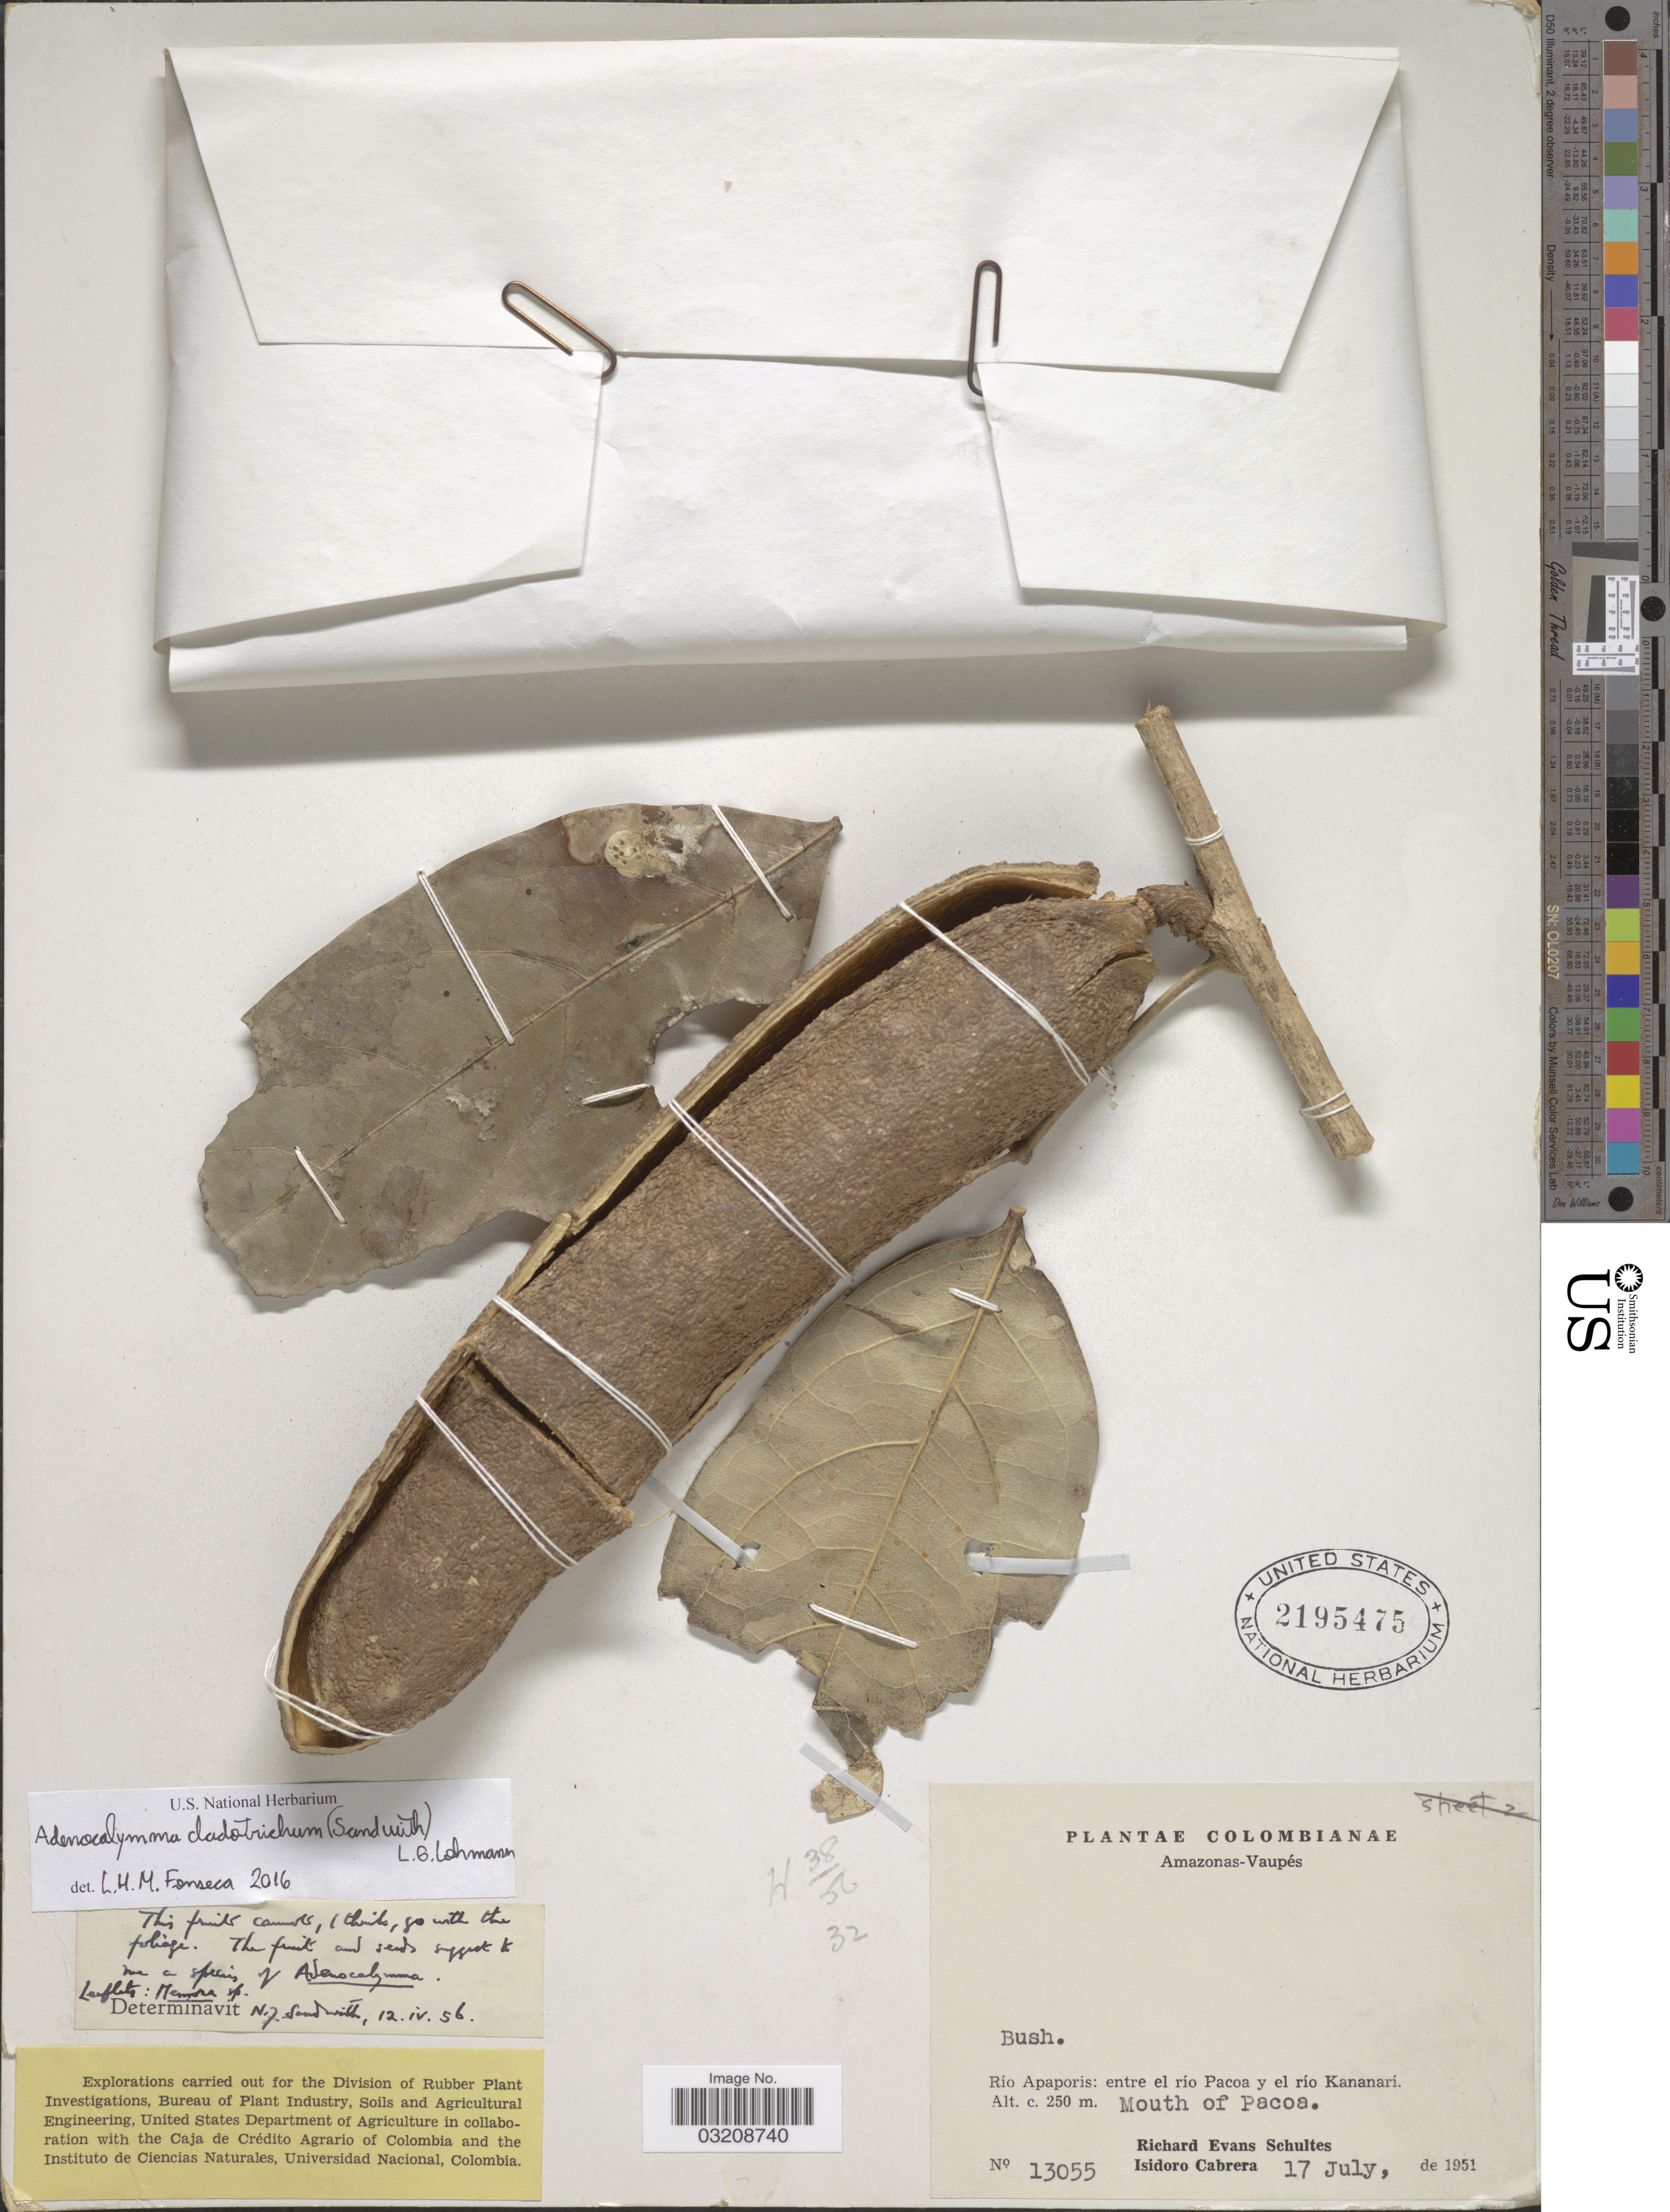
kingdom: Plantae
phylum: Tracheophyta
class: Magnoliopsida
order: Lamiales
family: Bignoniaceae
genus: Adenocalymma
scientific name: Adenocalymma cladotrichum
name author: (Sandwith) L.G. Lohmann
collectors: R. E. Schultes & I. Cabrera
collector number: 13055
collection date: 1951-07-17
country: Colombia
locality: Amazonas- Vaupés. Río Apaporis: entre le río Pacoa y el río Kananarí. Mouth of Pacoa.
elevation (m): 250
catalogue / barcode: US 2195475